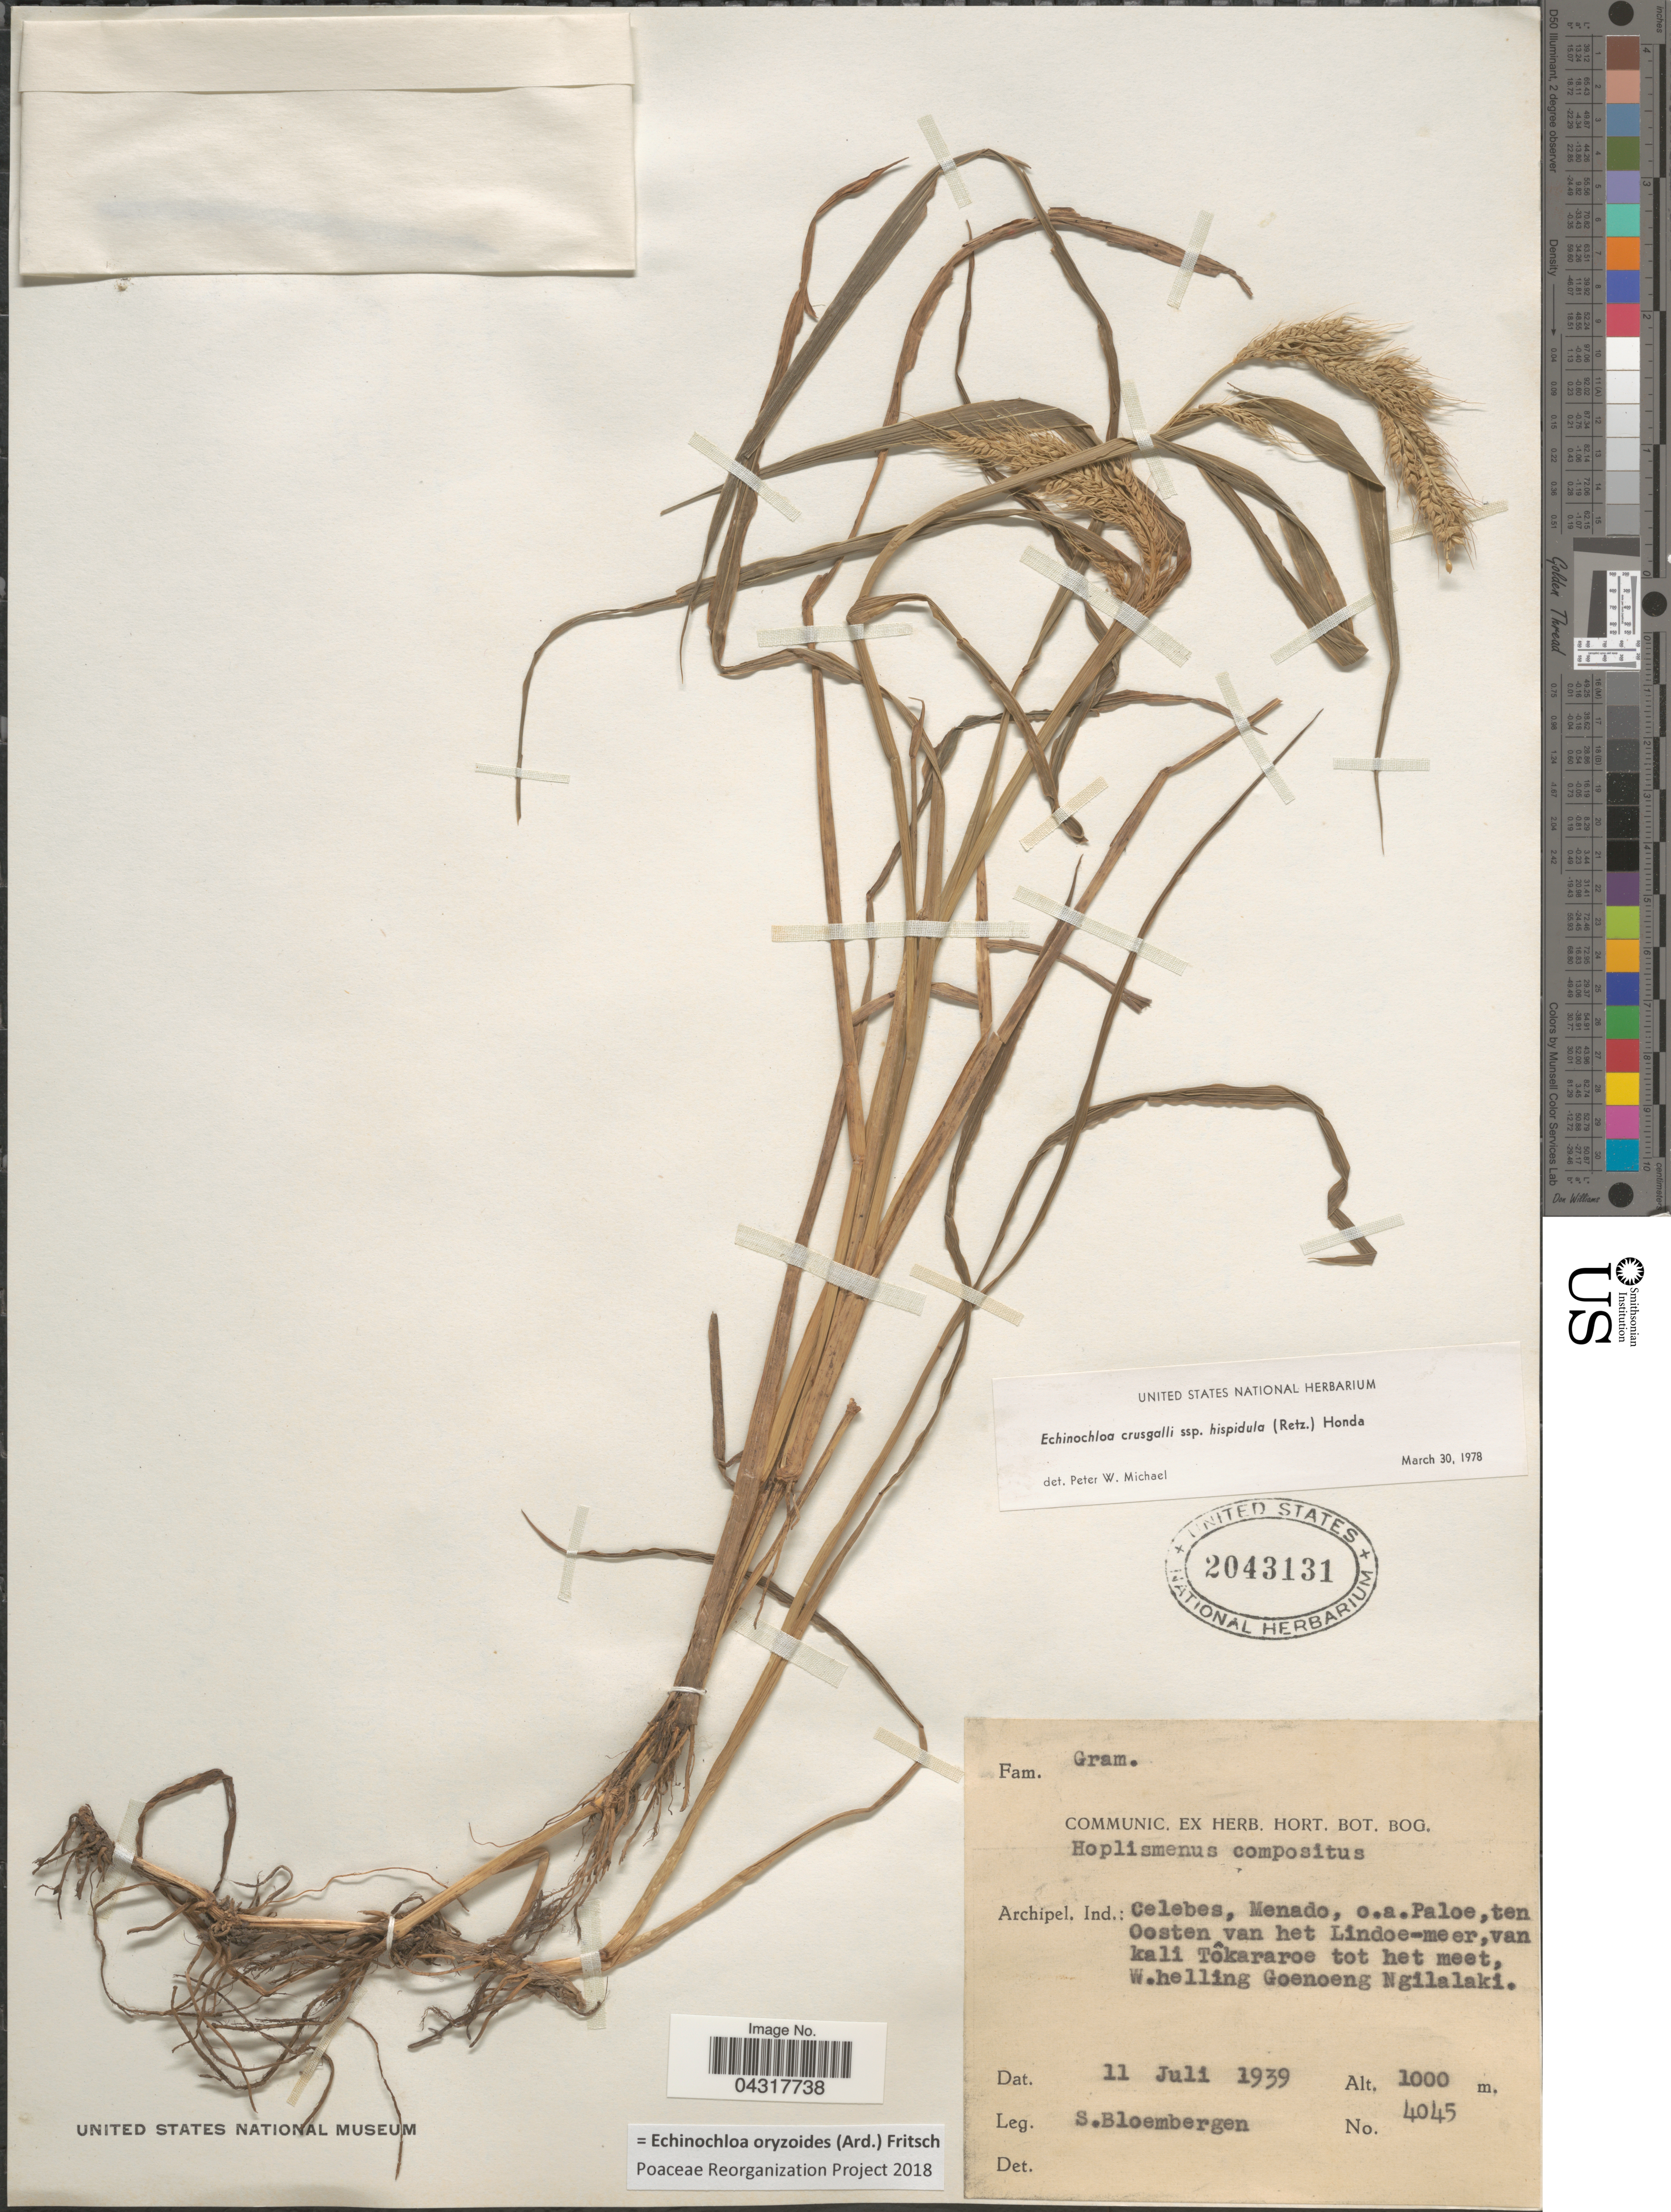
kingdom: Plantae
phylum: Tracheophyta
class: Liliopsida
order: Poales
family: Poaceae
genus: Echinochloa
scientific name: Echinochloa oryzoides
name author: (Ard.) Fritsch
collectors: S. Bloembergen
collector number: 4045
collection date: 1939-07-11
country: Indonesia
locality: Archipel. Ind.: Celebes, Menado, o.a. Paloe, ten Oosten van het Lindoe-meer, van kali Tôkararoe tot het meet, W.helling Goenoeg Ngilalaki.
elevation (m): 1000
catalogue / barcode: US 2043131